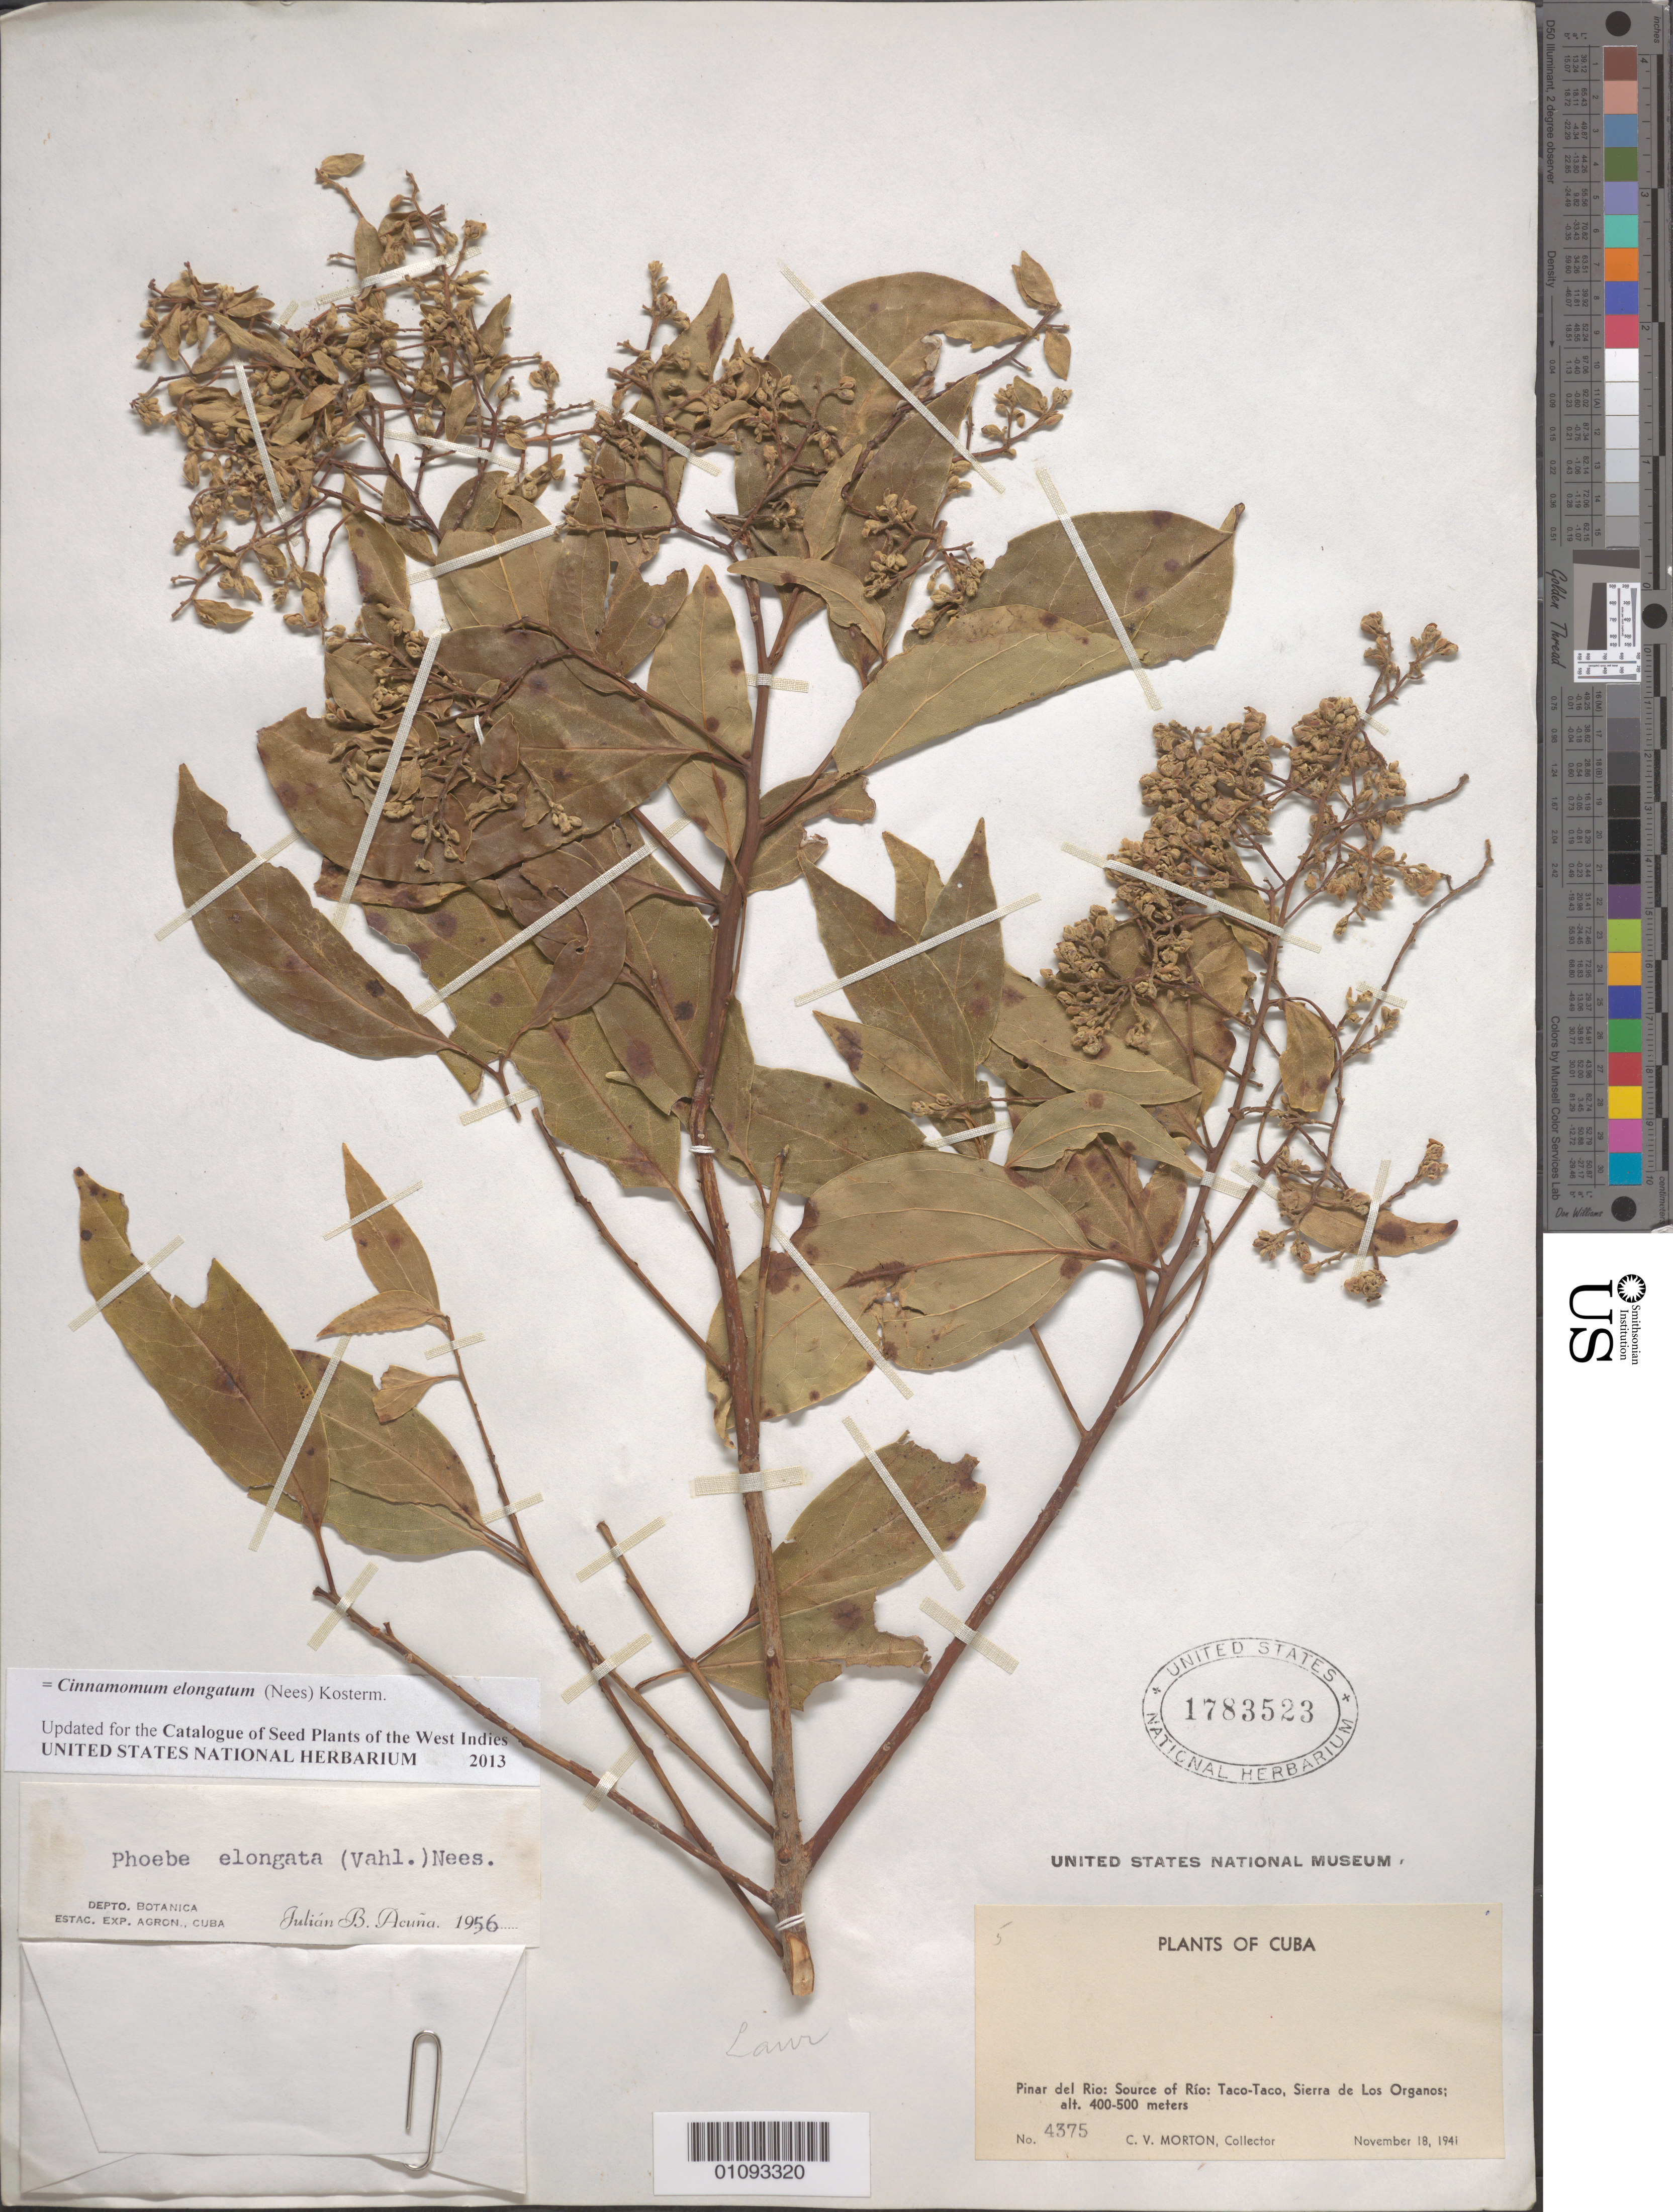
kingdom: Plantae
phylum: Tracheophyta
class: Magnoliopsida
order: Laurales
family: Lauraceae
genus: Phoebe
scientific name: Phoebe elongata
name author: (Vahl) Nees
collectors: C. V. Morton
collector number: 4375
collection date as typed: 18 Nov 1941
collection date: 1941-11-18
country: Cuba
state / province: Pinar del Rio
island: Cuba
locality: Taco-Taco, Sierra de Los Organos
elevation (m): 400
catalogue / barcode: US 1783523